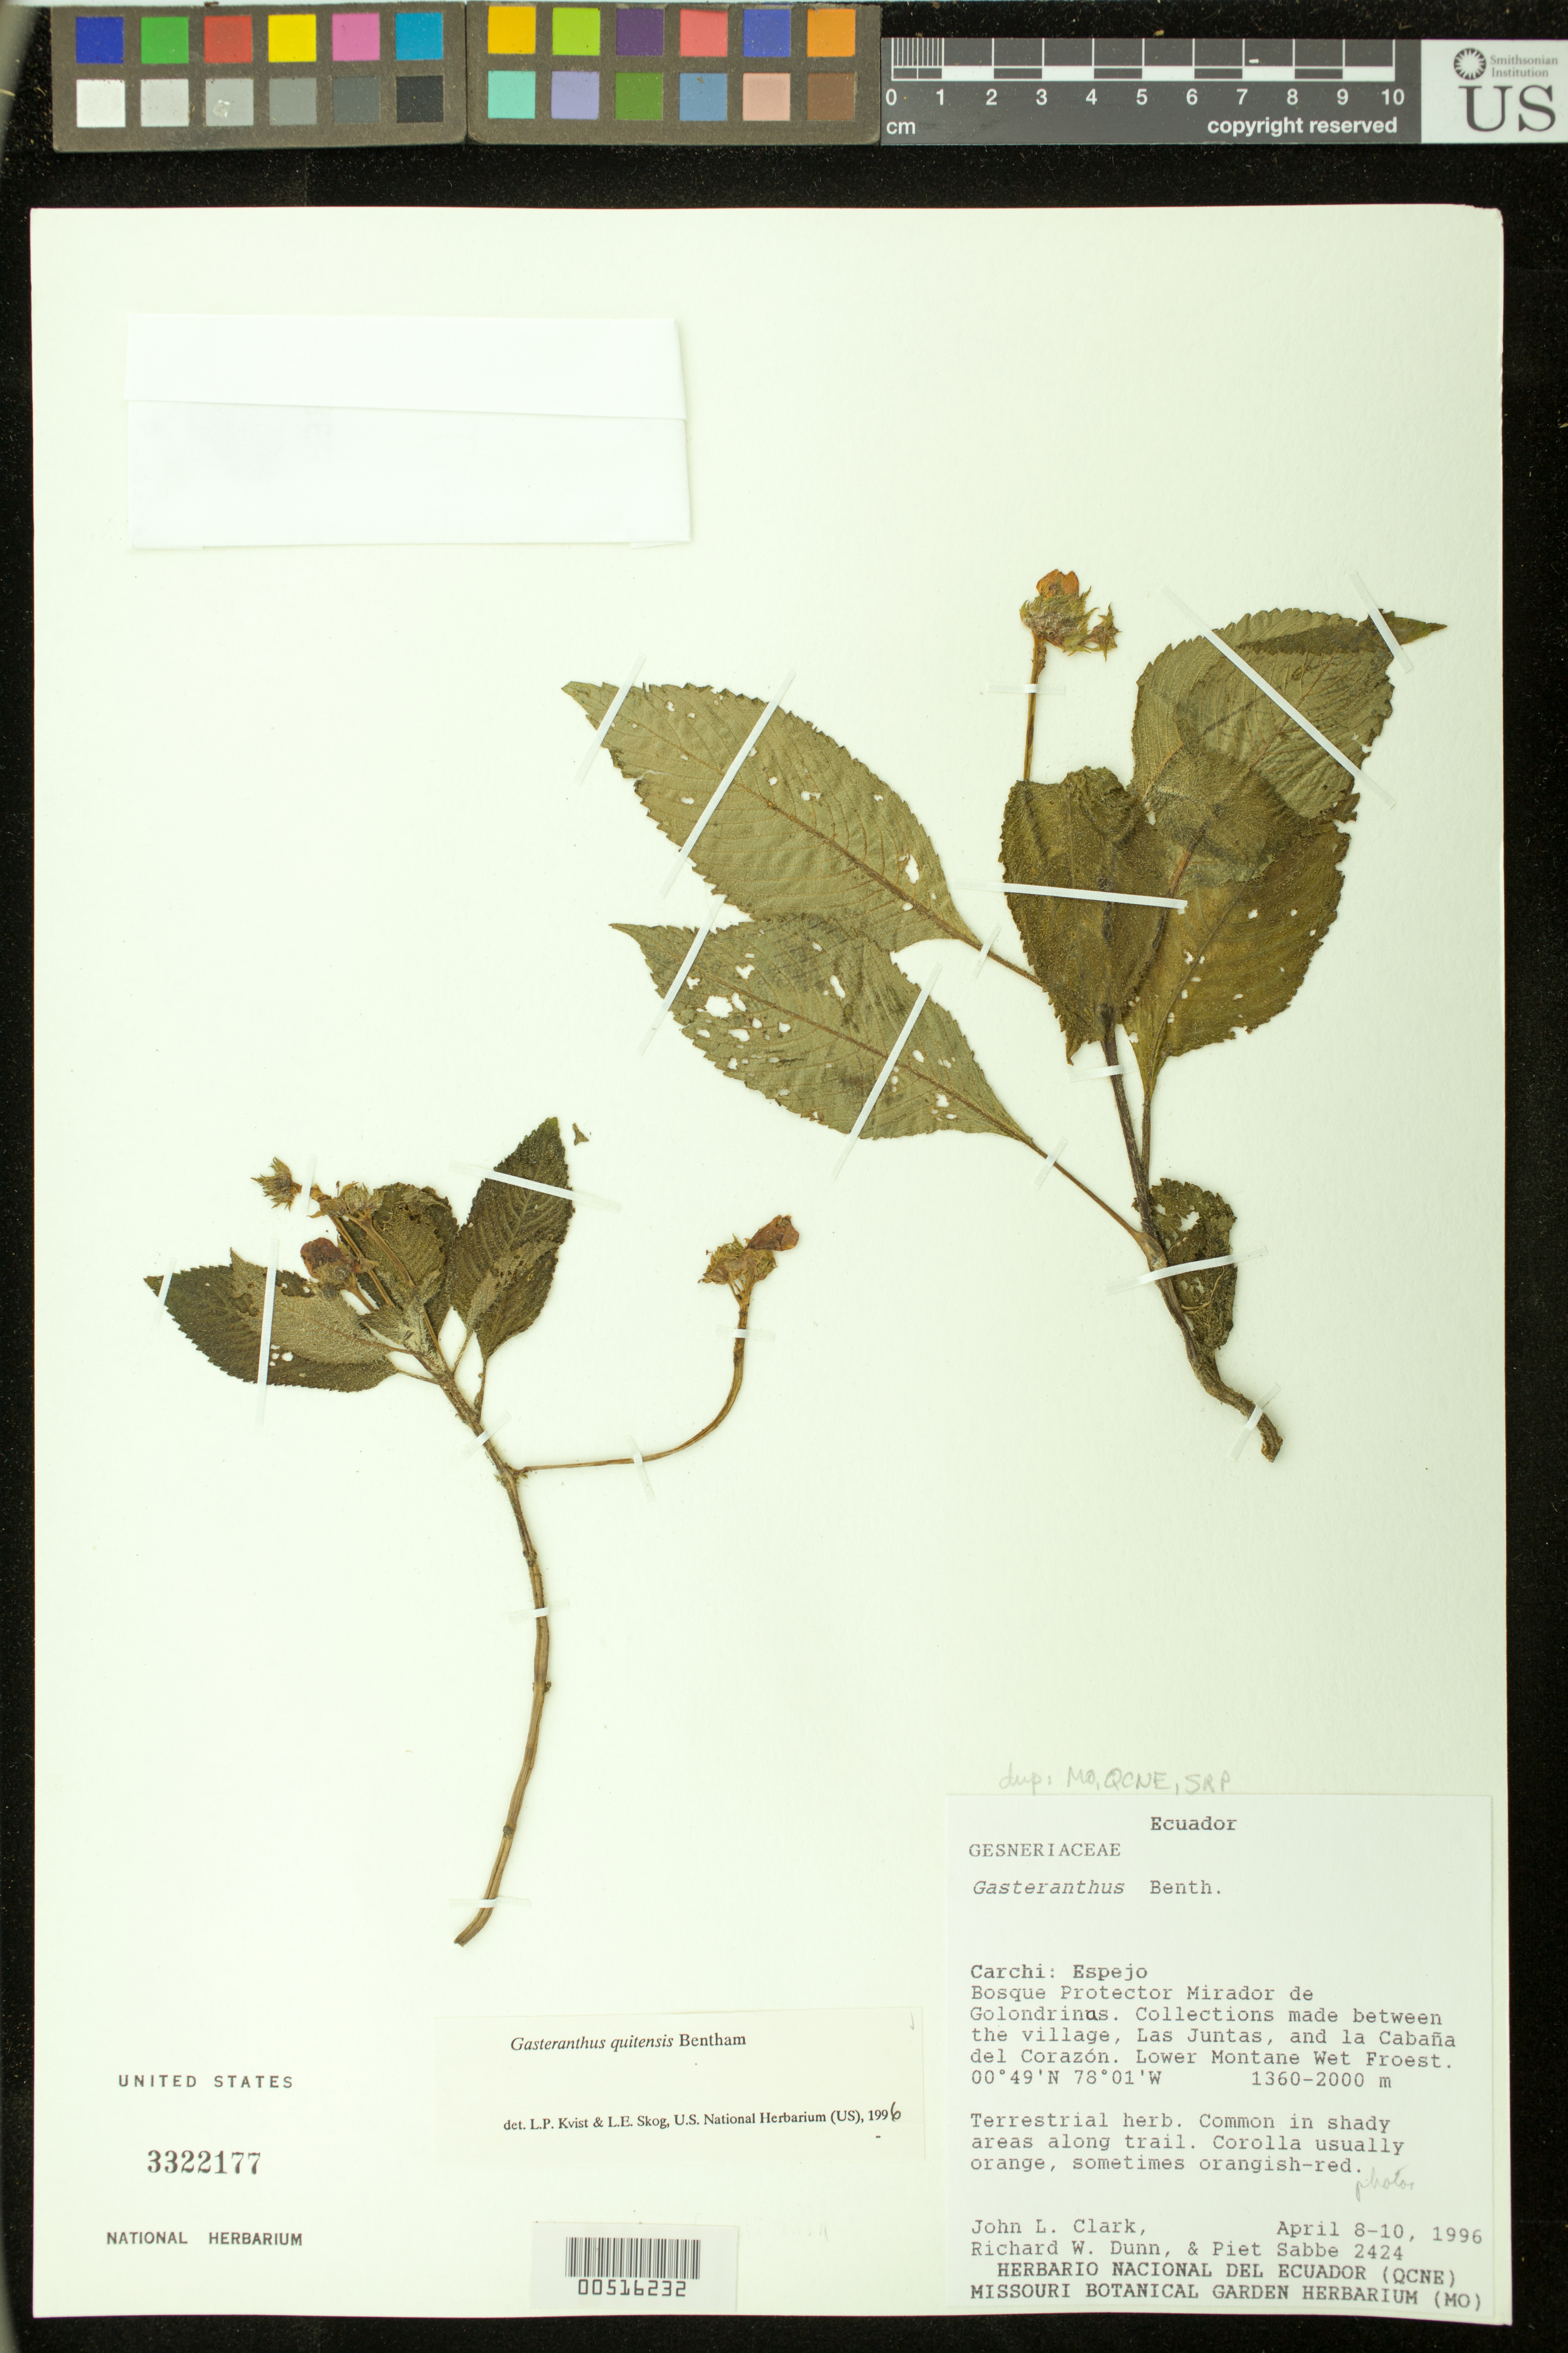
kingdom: Plantae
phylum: Tracheophyta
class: Magnoliopsida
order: Lamiales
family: Gesneriaceae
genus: Gasteranthus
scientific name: Gasteranthus quitensis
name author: Benth.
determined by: Skog, Laurence E.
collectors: J. L. Clark, R. Dunn & P. Sabbe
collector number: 2424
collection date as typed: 8-10 Apr 1996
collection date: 1996-04-08/1996-04-10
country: Ecuador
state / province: Carchi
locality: Espejo; Bosque Protector Mirador de Golondrinas; between the village, Las Juntas, and la Cabaña del Corazón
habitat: Lower montane wet forest; common in shady areas along trail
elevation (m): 1360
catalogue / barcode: US 3322177